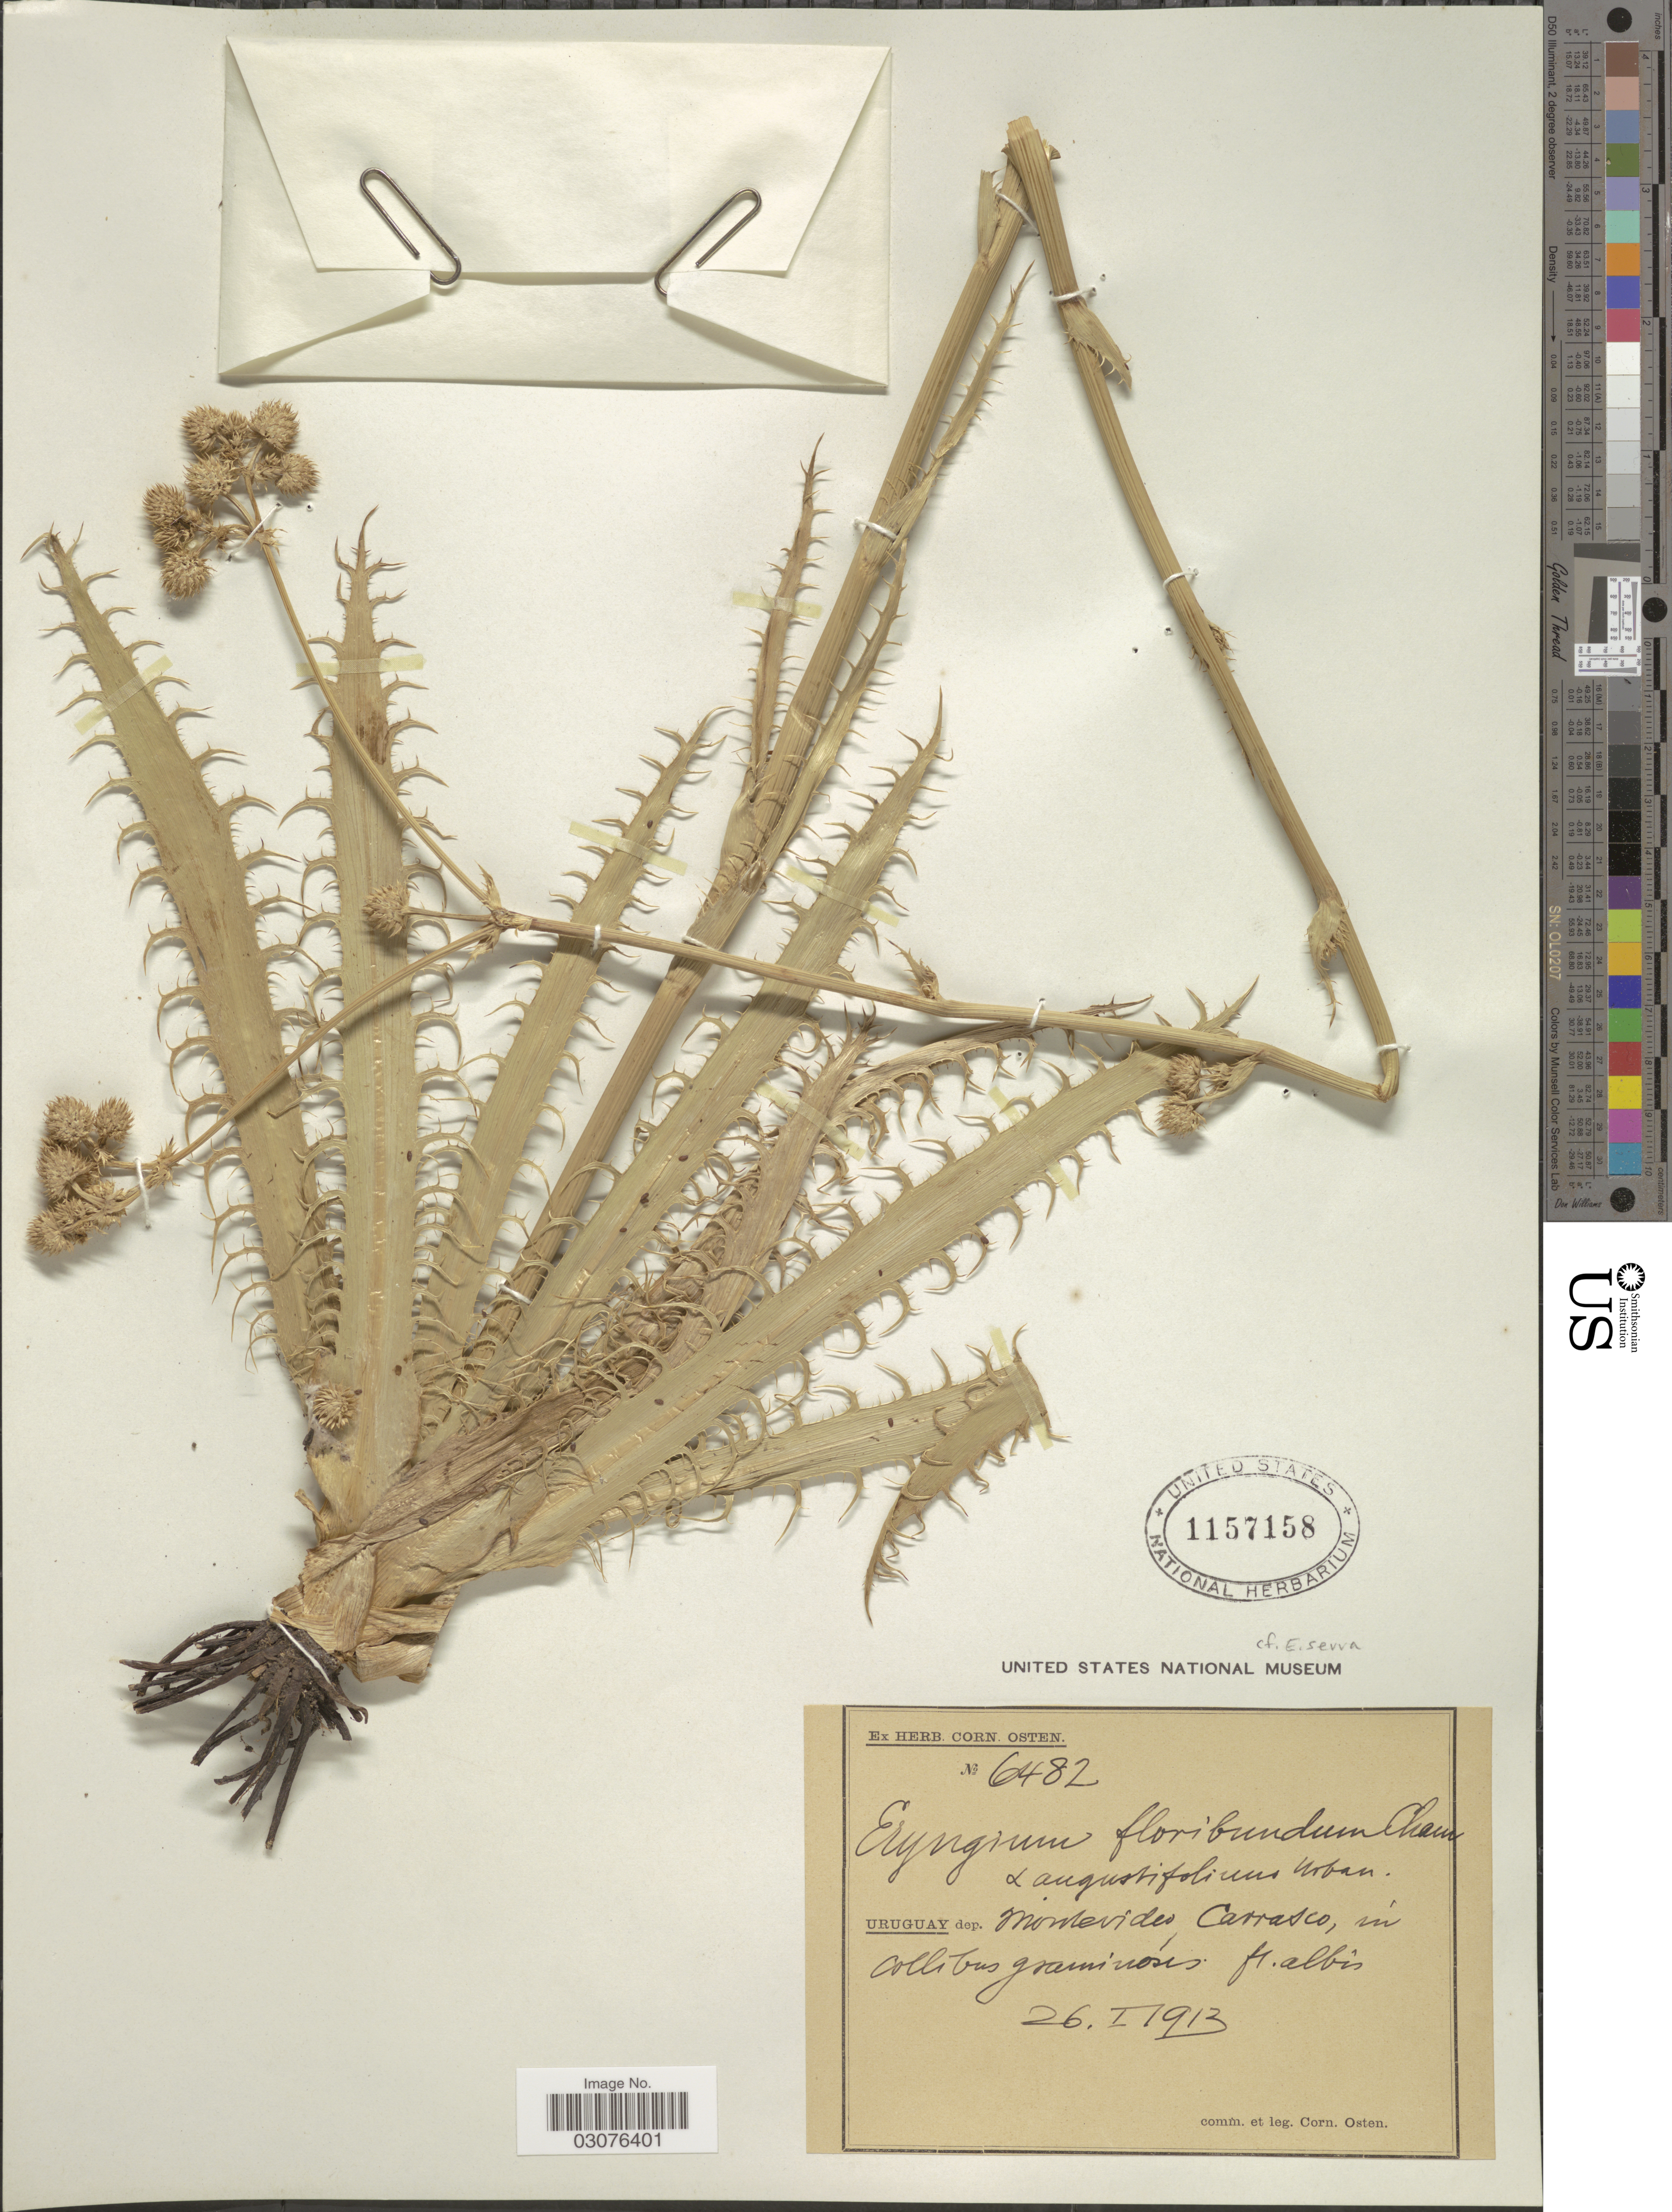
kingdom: Plantae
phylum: Tracheophyta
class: Magnoliopsida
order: Apiales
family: Apiaceae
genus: Eryngium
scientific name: Eryngium floribundum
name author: Cham. & Schltdl.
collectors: C. Osten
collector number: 6482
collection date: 1913-01-26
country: Uruguay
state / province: Montevideo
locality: Carrasco, in collibus graminosís.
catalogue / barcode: US 1157158